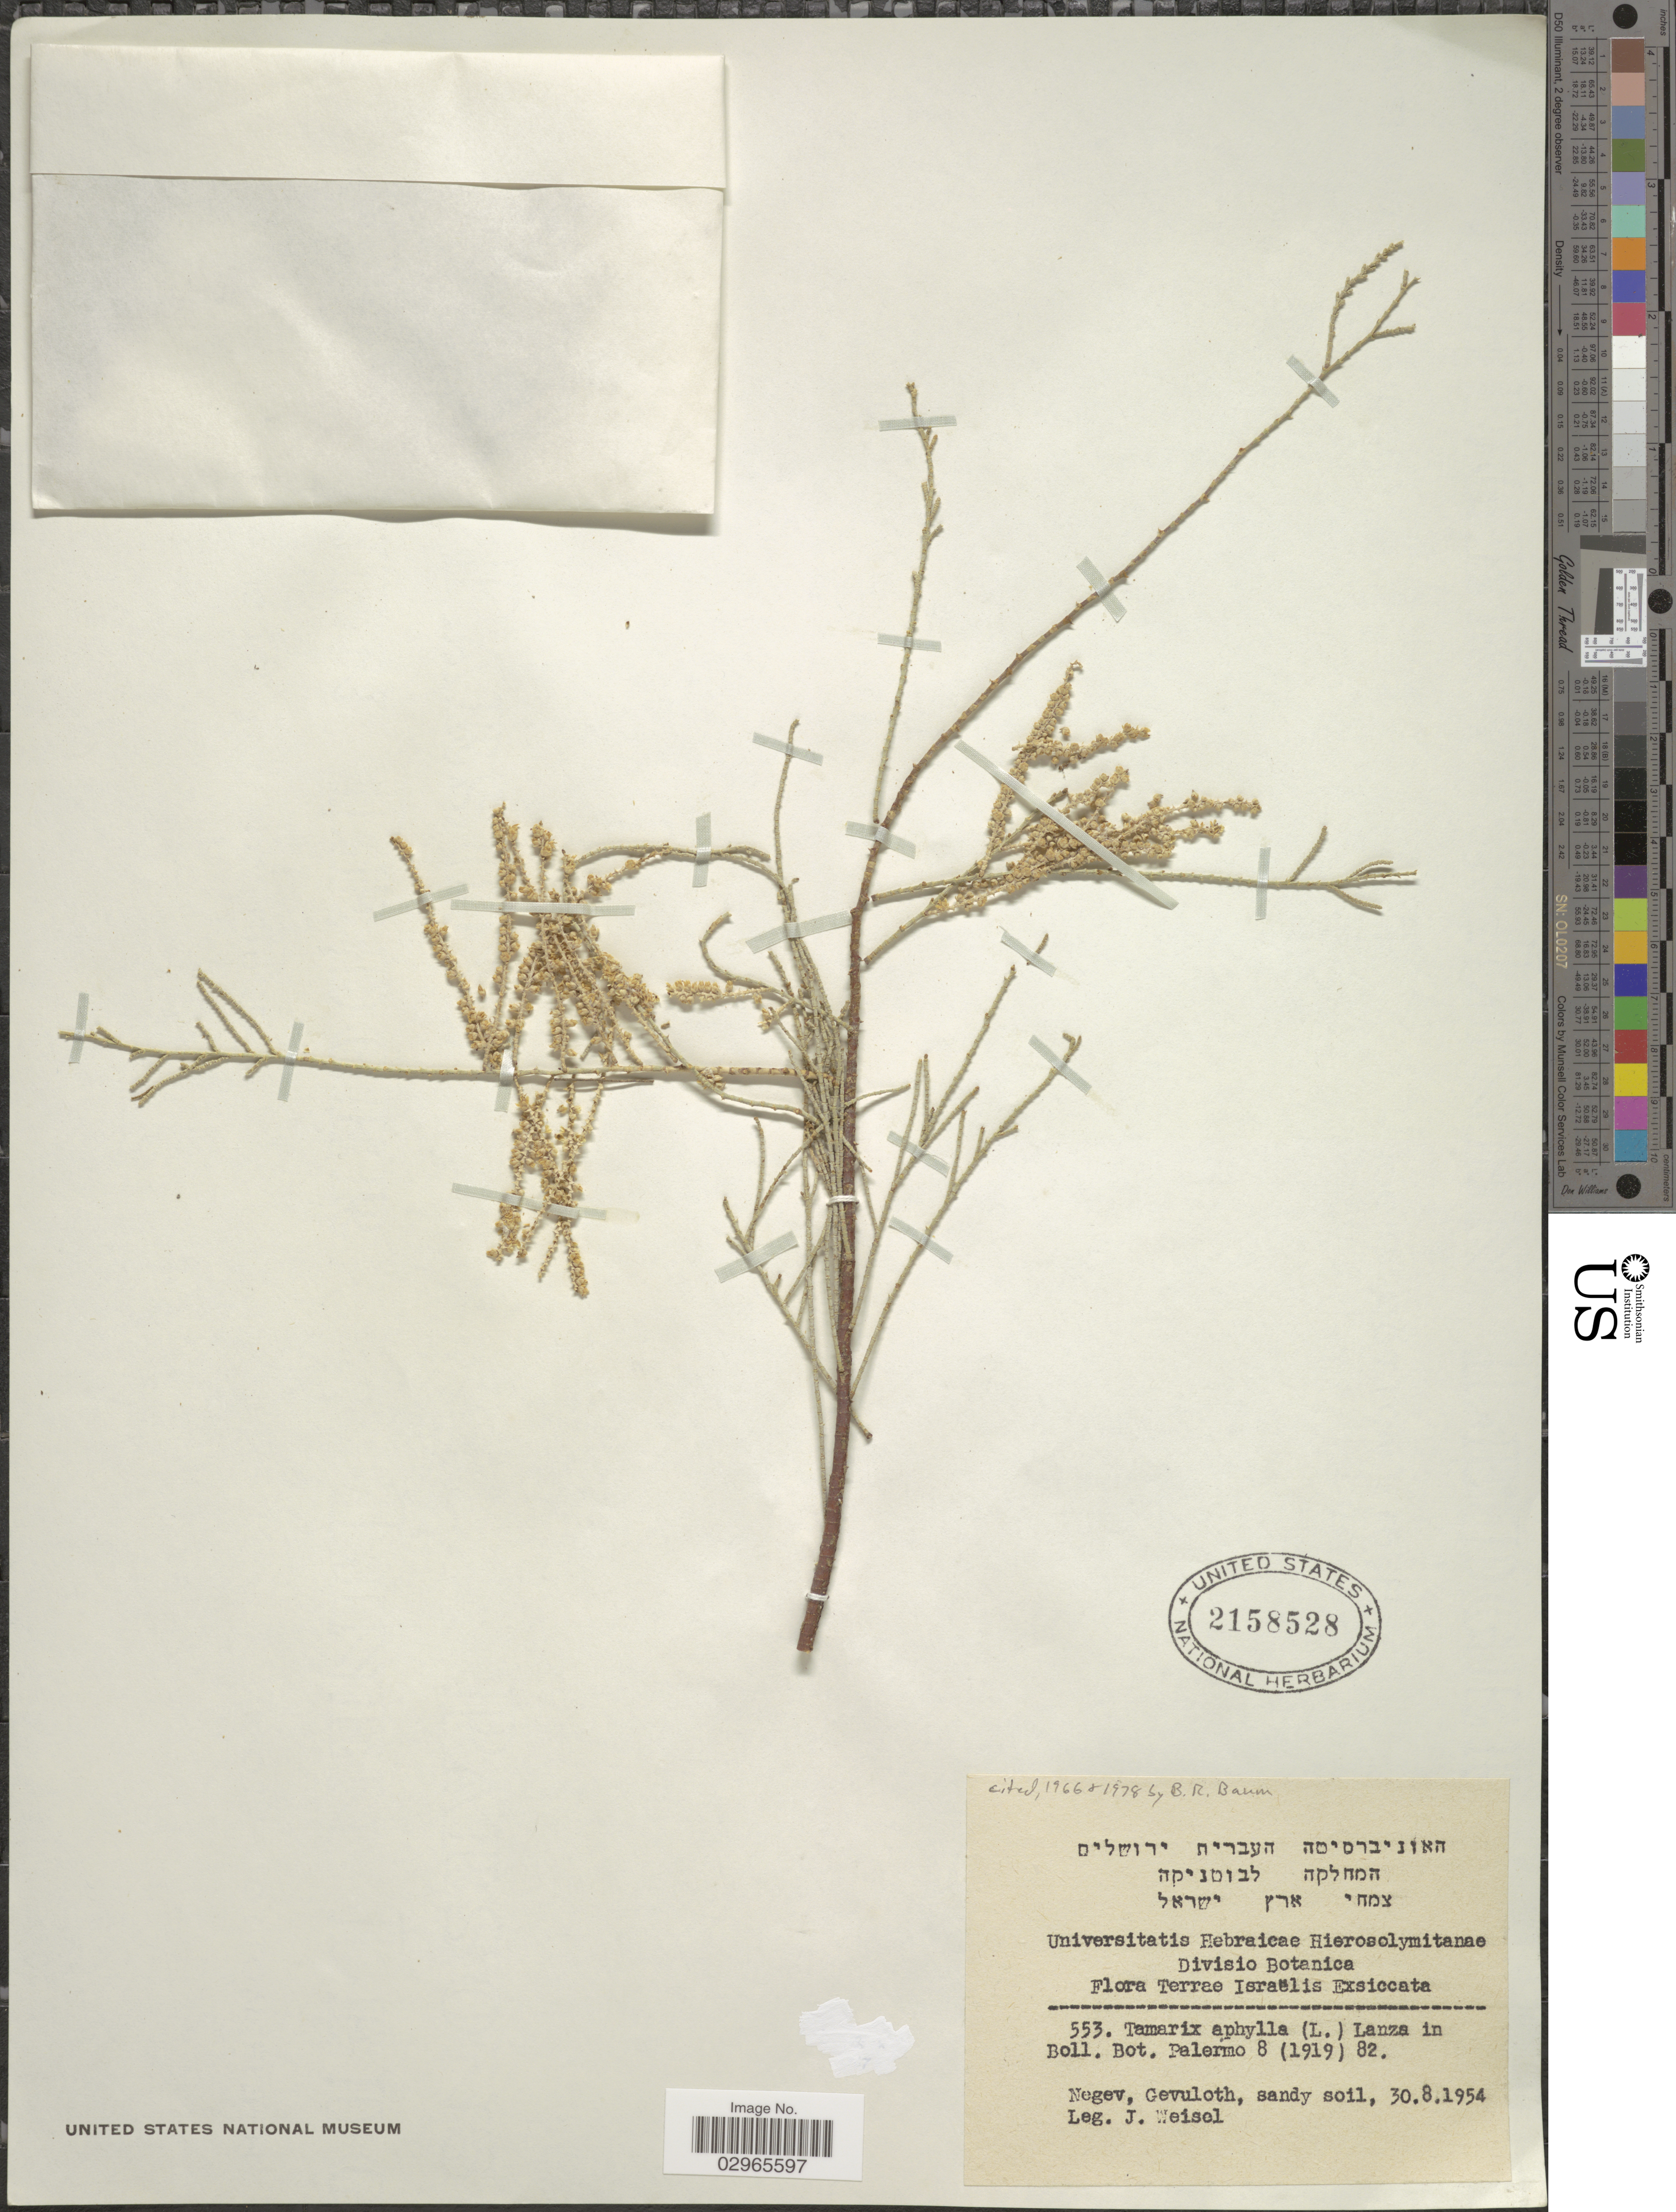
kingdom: Plantae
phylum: Tracheophyta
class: Magnoliopsida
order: Caryophyllales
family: Tamaricaceae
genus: Tamarix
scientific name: Tamarix aphylla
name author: (L.) H. Karst.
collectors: J. Weisel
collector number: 553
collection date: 1954-08-30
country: Israel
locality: Negev, Gevuloth, sandy soil.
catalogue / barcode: US 2158528